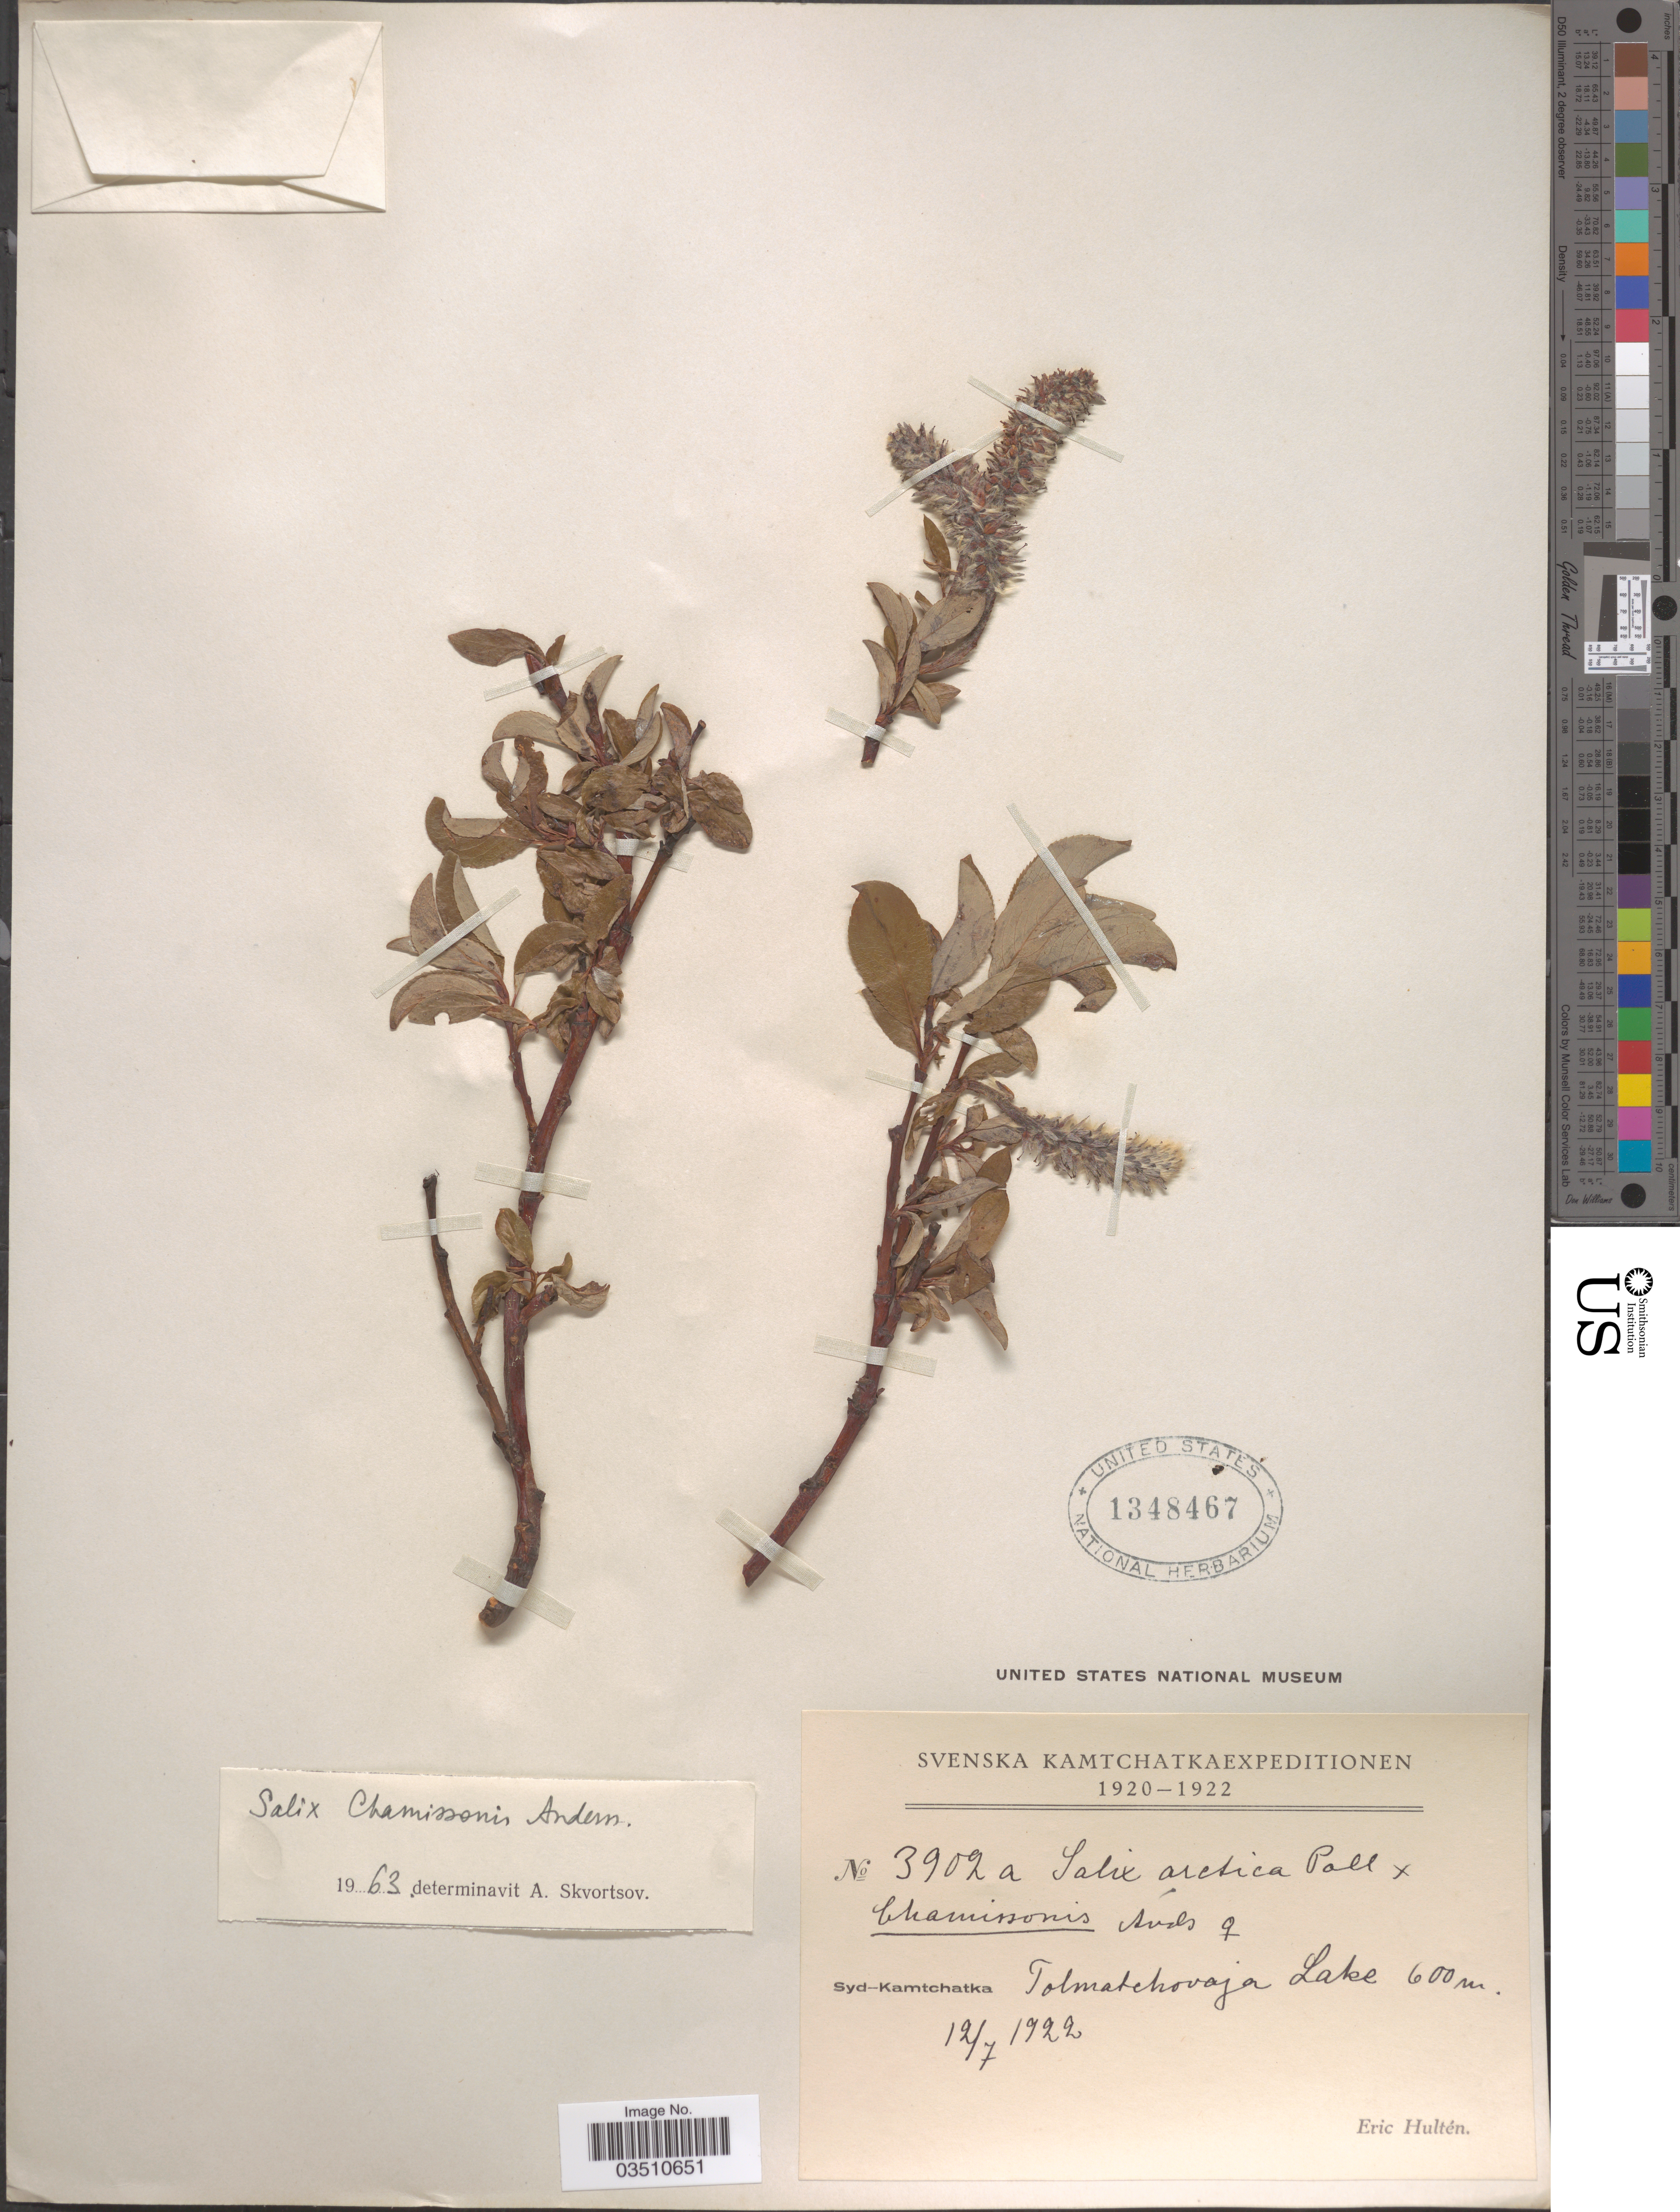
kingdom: Plantae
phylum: Tracheophyta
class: Magnoliopsida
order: Malpighiales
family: Salicaceae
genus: Salix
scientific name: Salix chamissonis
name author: Andersson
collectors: E. G. Hultén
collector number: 3902a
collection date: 1922-07-12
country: Russian Federation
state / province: Kamchatka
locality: Syd-Kamtchatka Tolmatchovaja Lake.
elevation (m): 600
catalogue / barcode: US 1348467